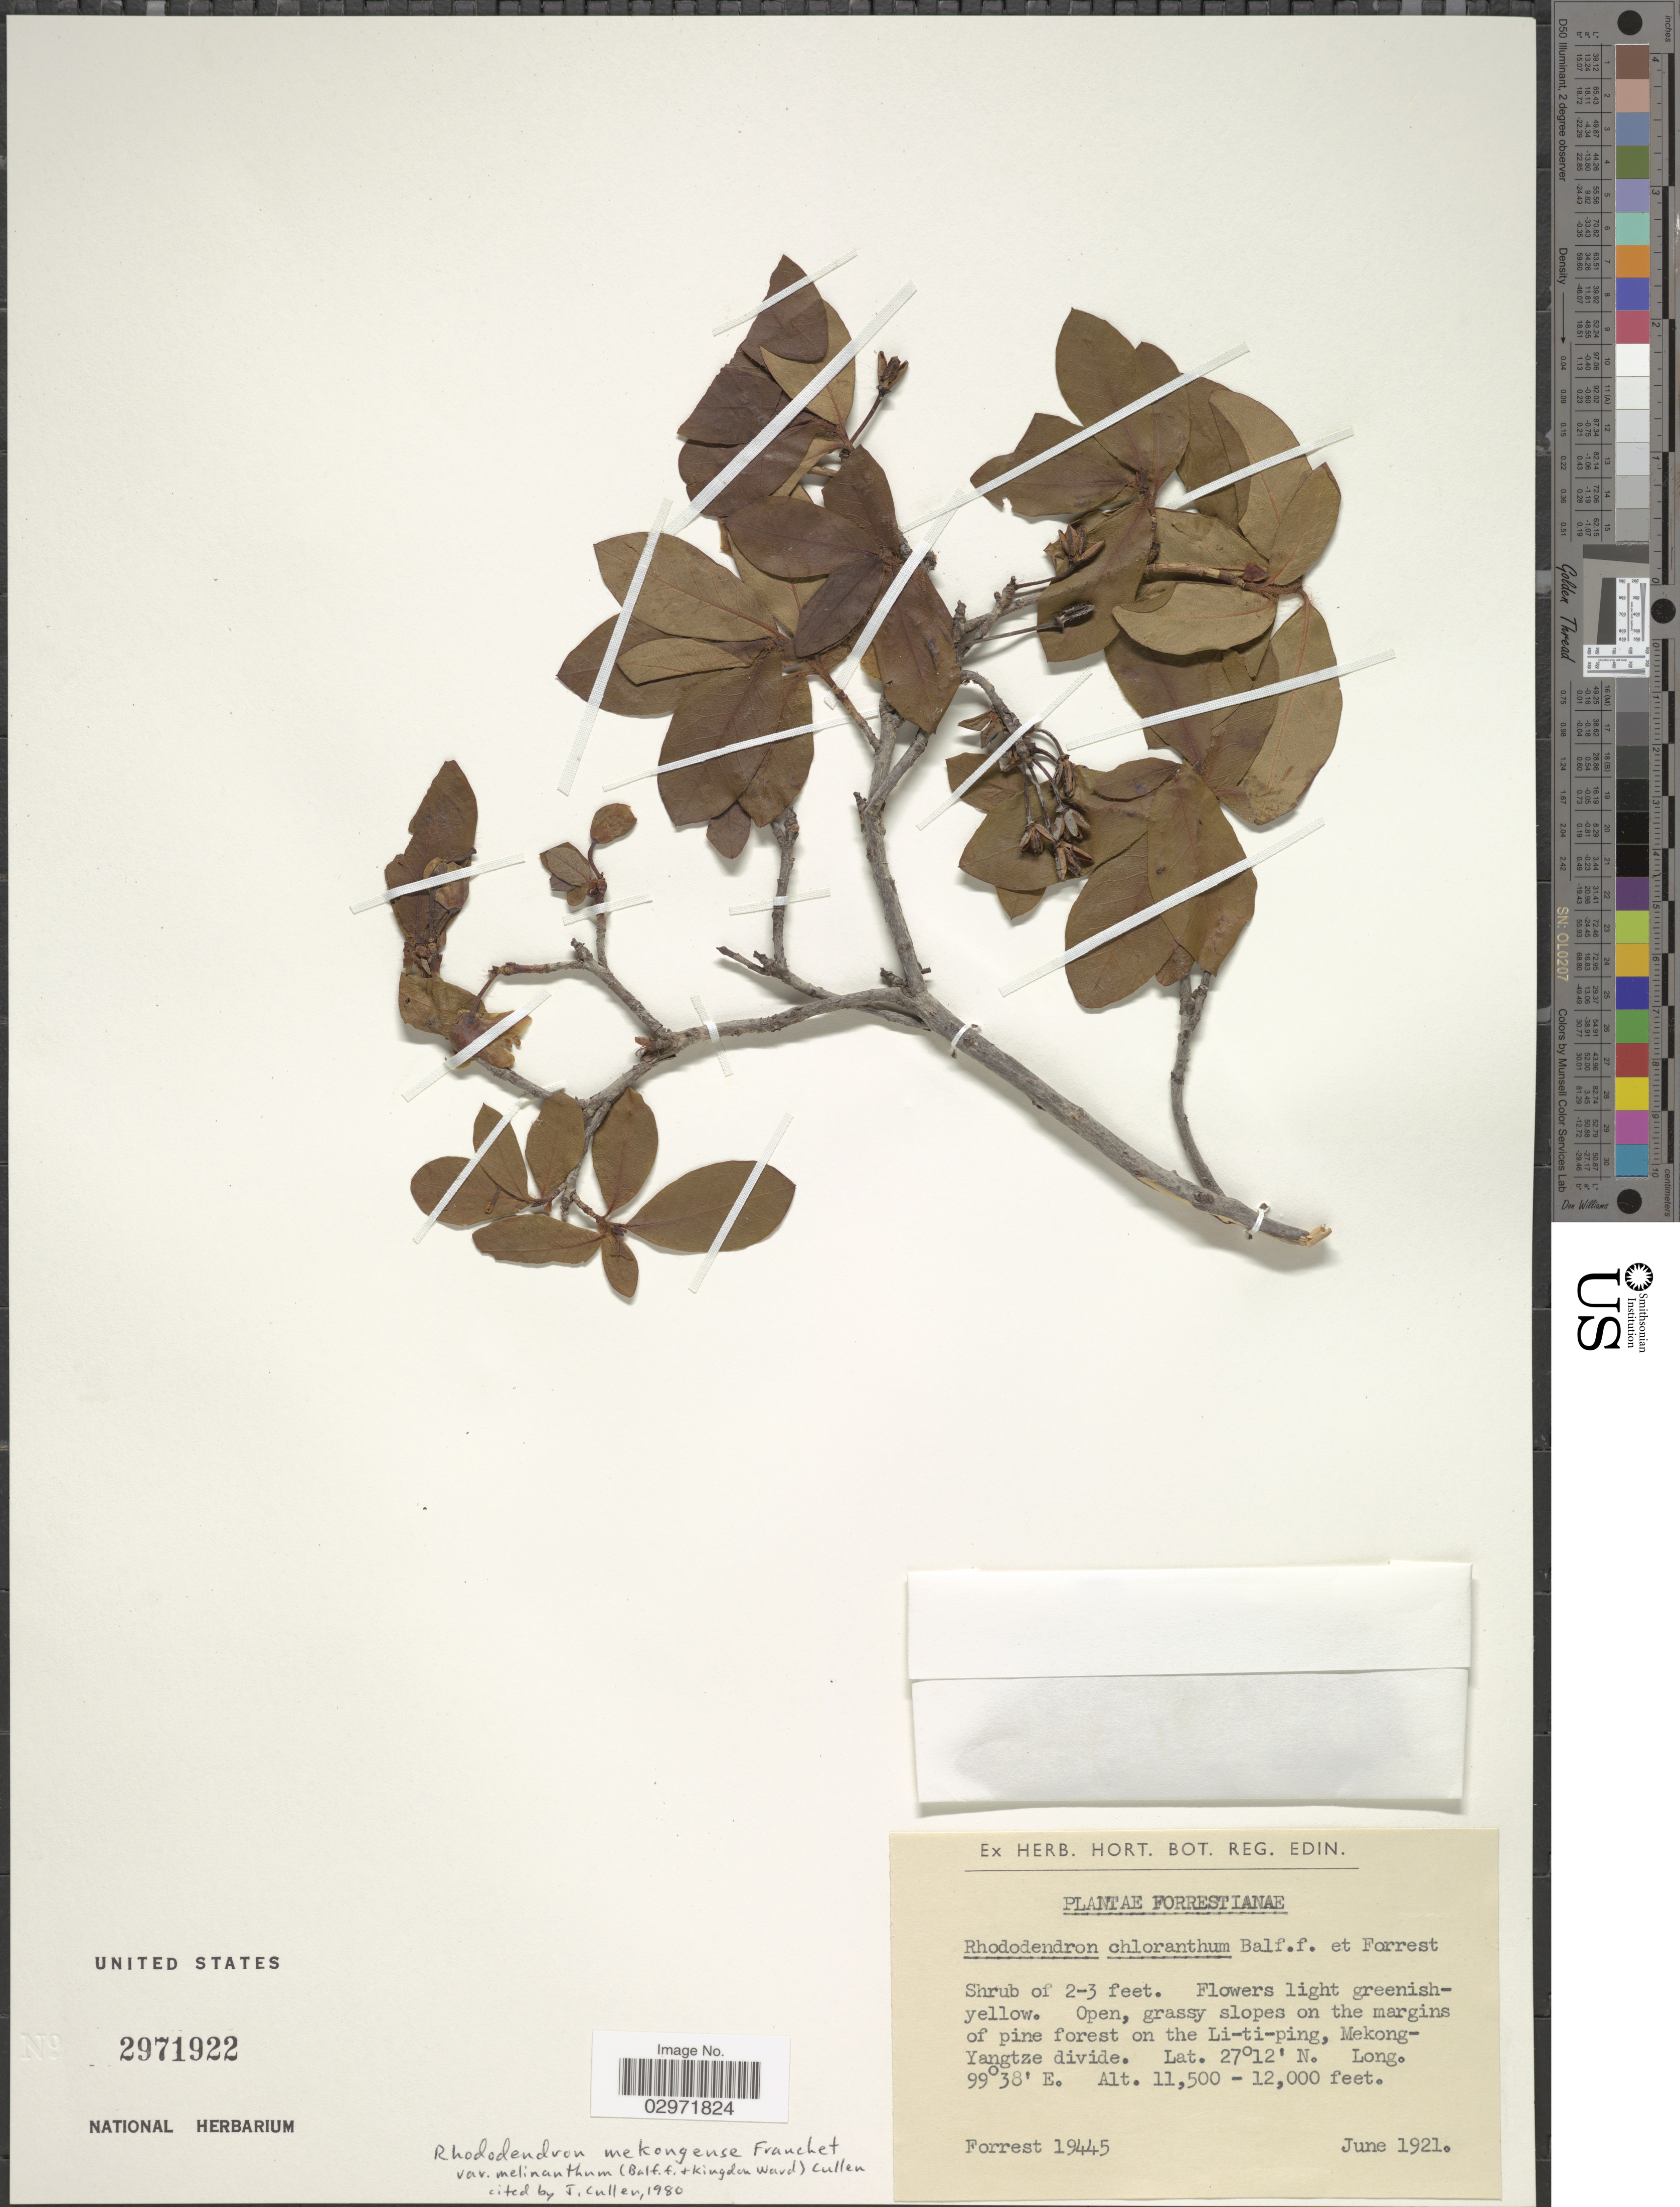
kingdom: Plantae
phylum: Tracheophyta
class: Magnoliopsida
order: Ericales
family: Ericaceae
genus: Rhododendron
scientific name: Rhododendron mekongense var. melinanthum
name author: (Balf. f. & Kingdon-Ward) Cullen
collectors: -. Forrest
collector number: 19445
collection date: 1921-06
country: China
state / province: Yunnan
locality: On the Li-ti-ping, Mekong-Yangtze divide.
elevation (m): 3505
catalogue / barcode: US 2971922